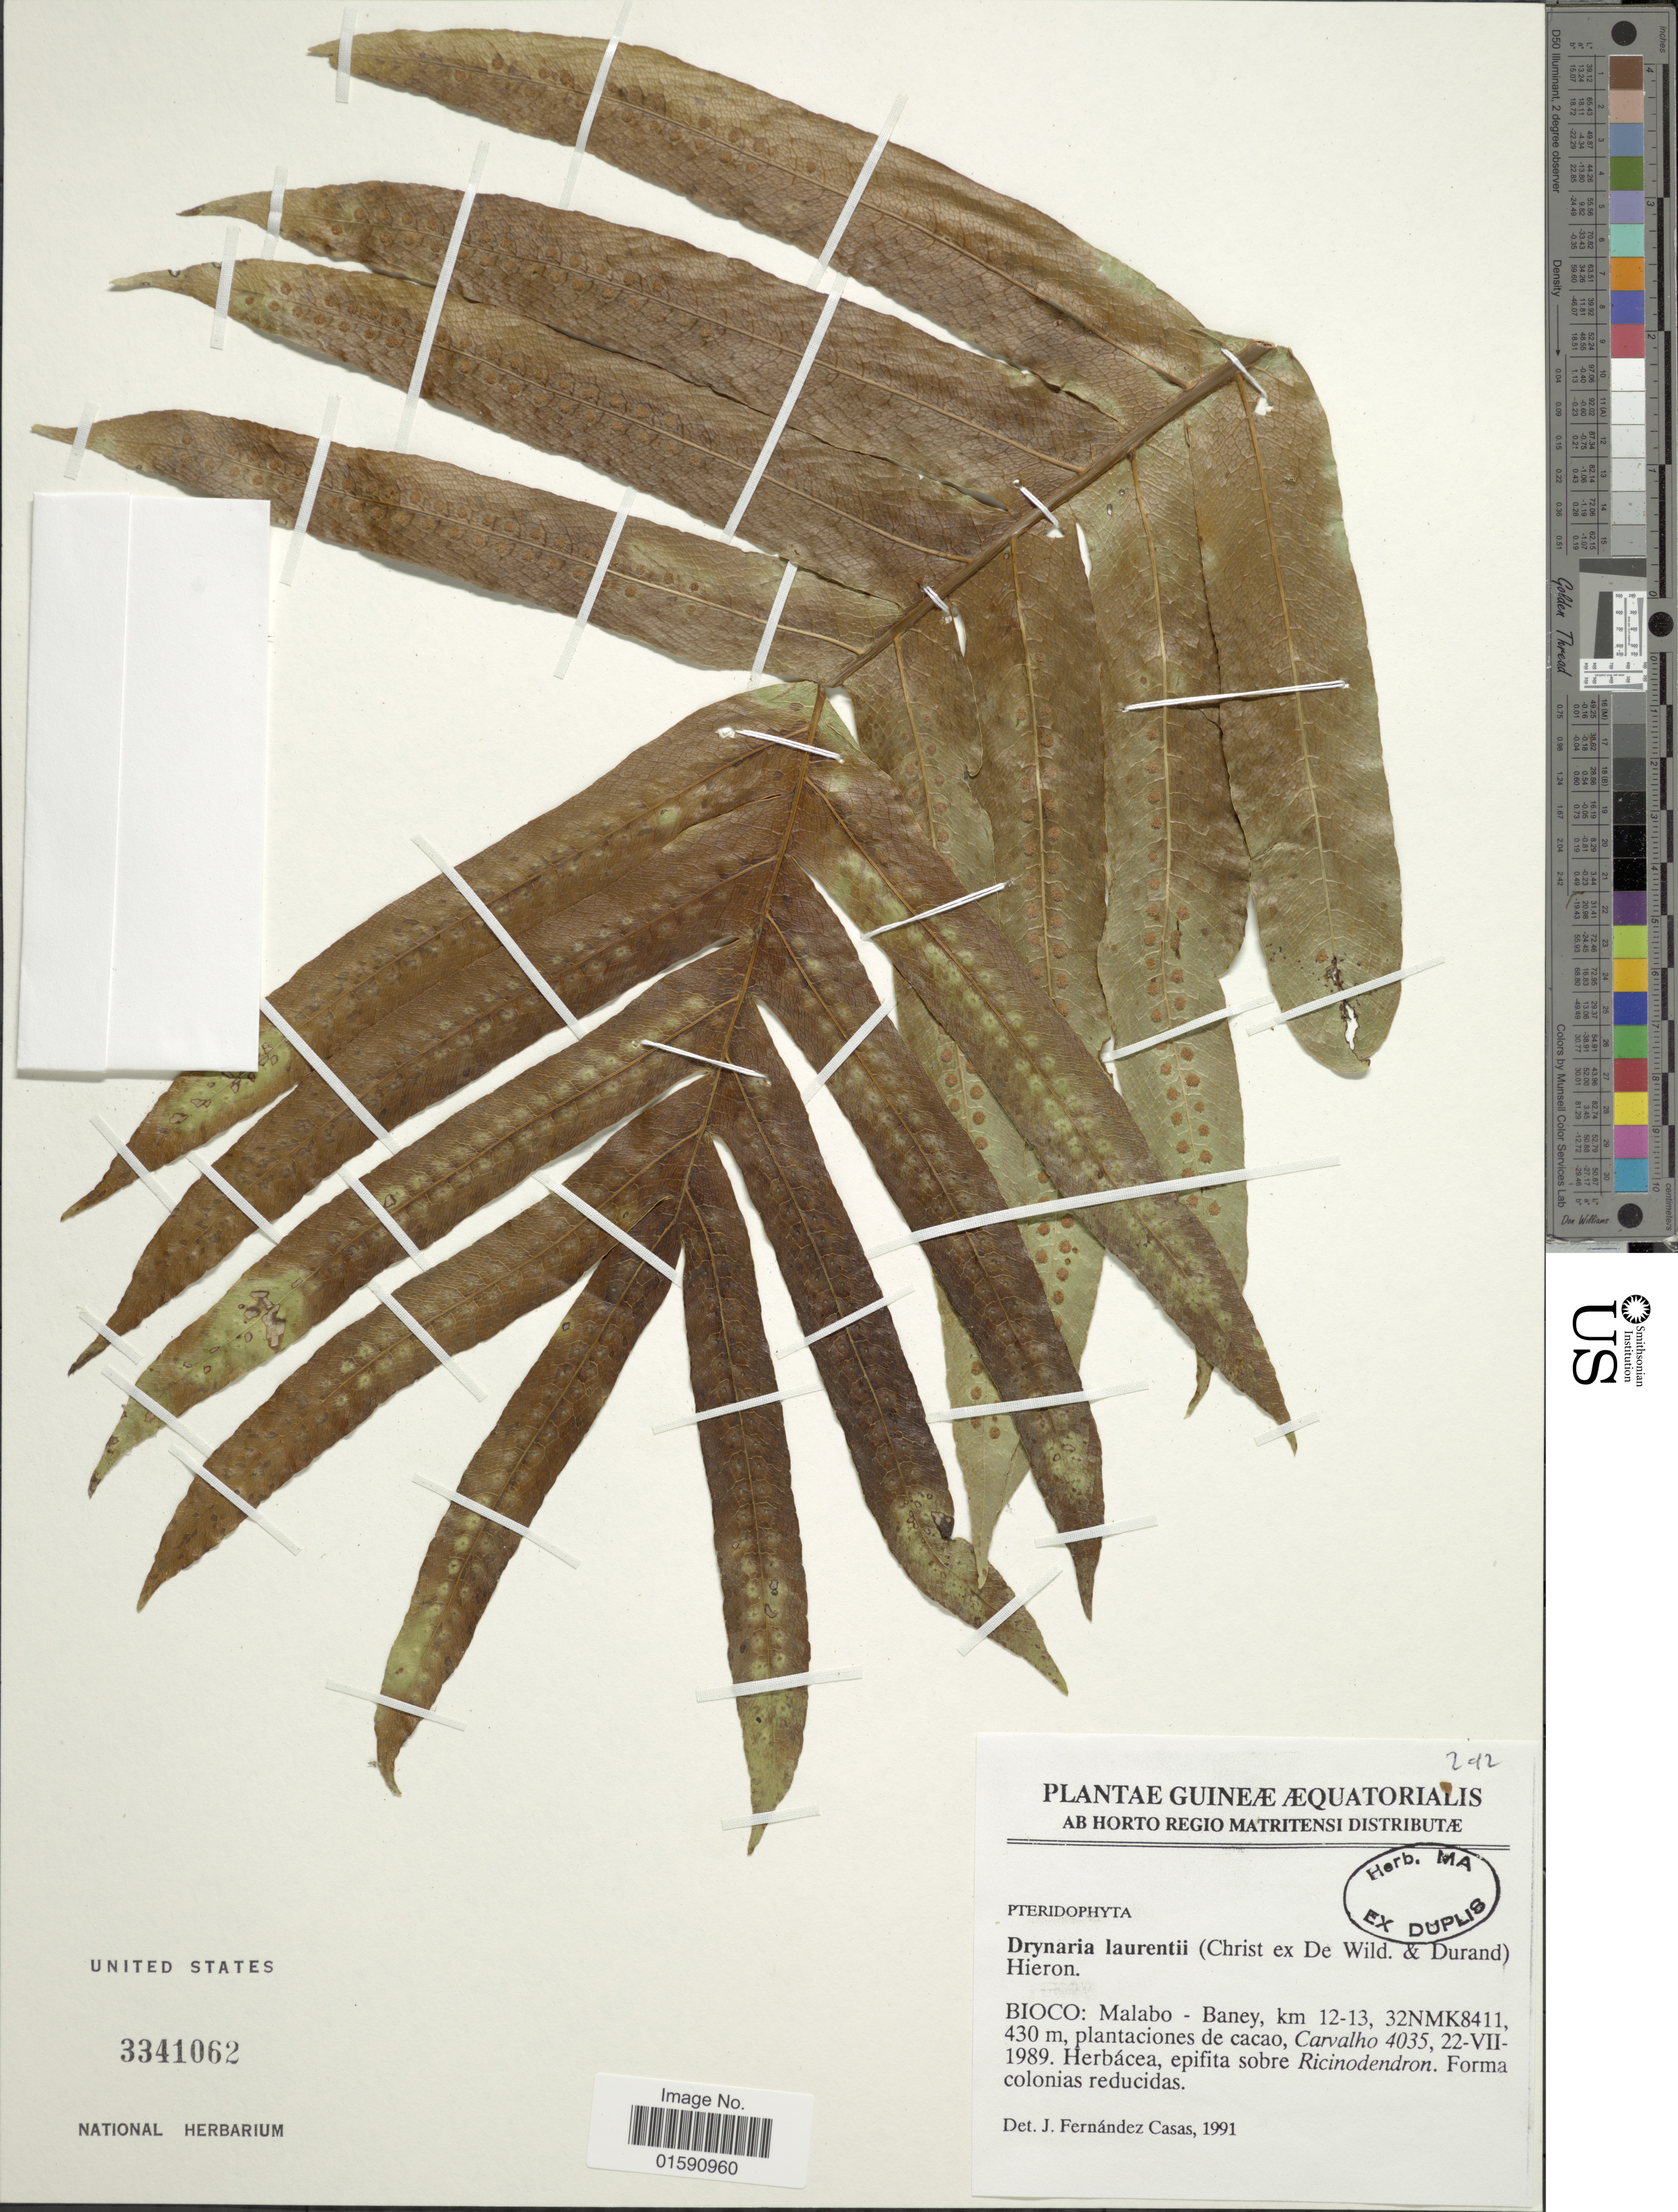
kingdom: Plantae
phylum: Tracheophyta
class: Polypodiopsida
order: Polypodiales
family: Polypodiaceae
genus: Drynaria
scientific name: Drynaria laurentii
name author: (Christ) Hieron.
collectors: Carvalho, --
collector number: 4035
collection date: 1989-07-22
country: Equatorial Guinea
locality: Bioco: malabo - Baney, km 12-13, 32NMK85411, plantaciones de cacao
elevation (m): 430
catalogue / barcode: US 3341062